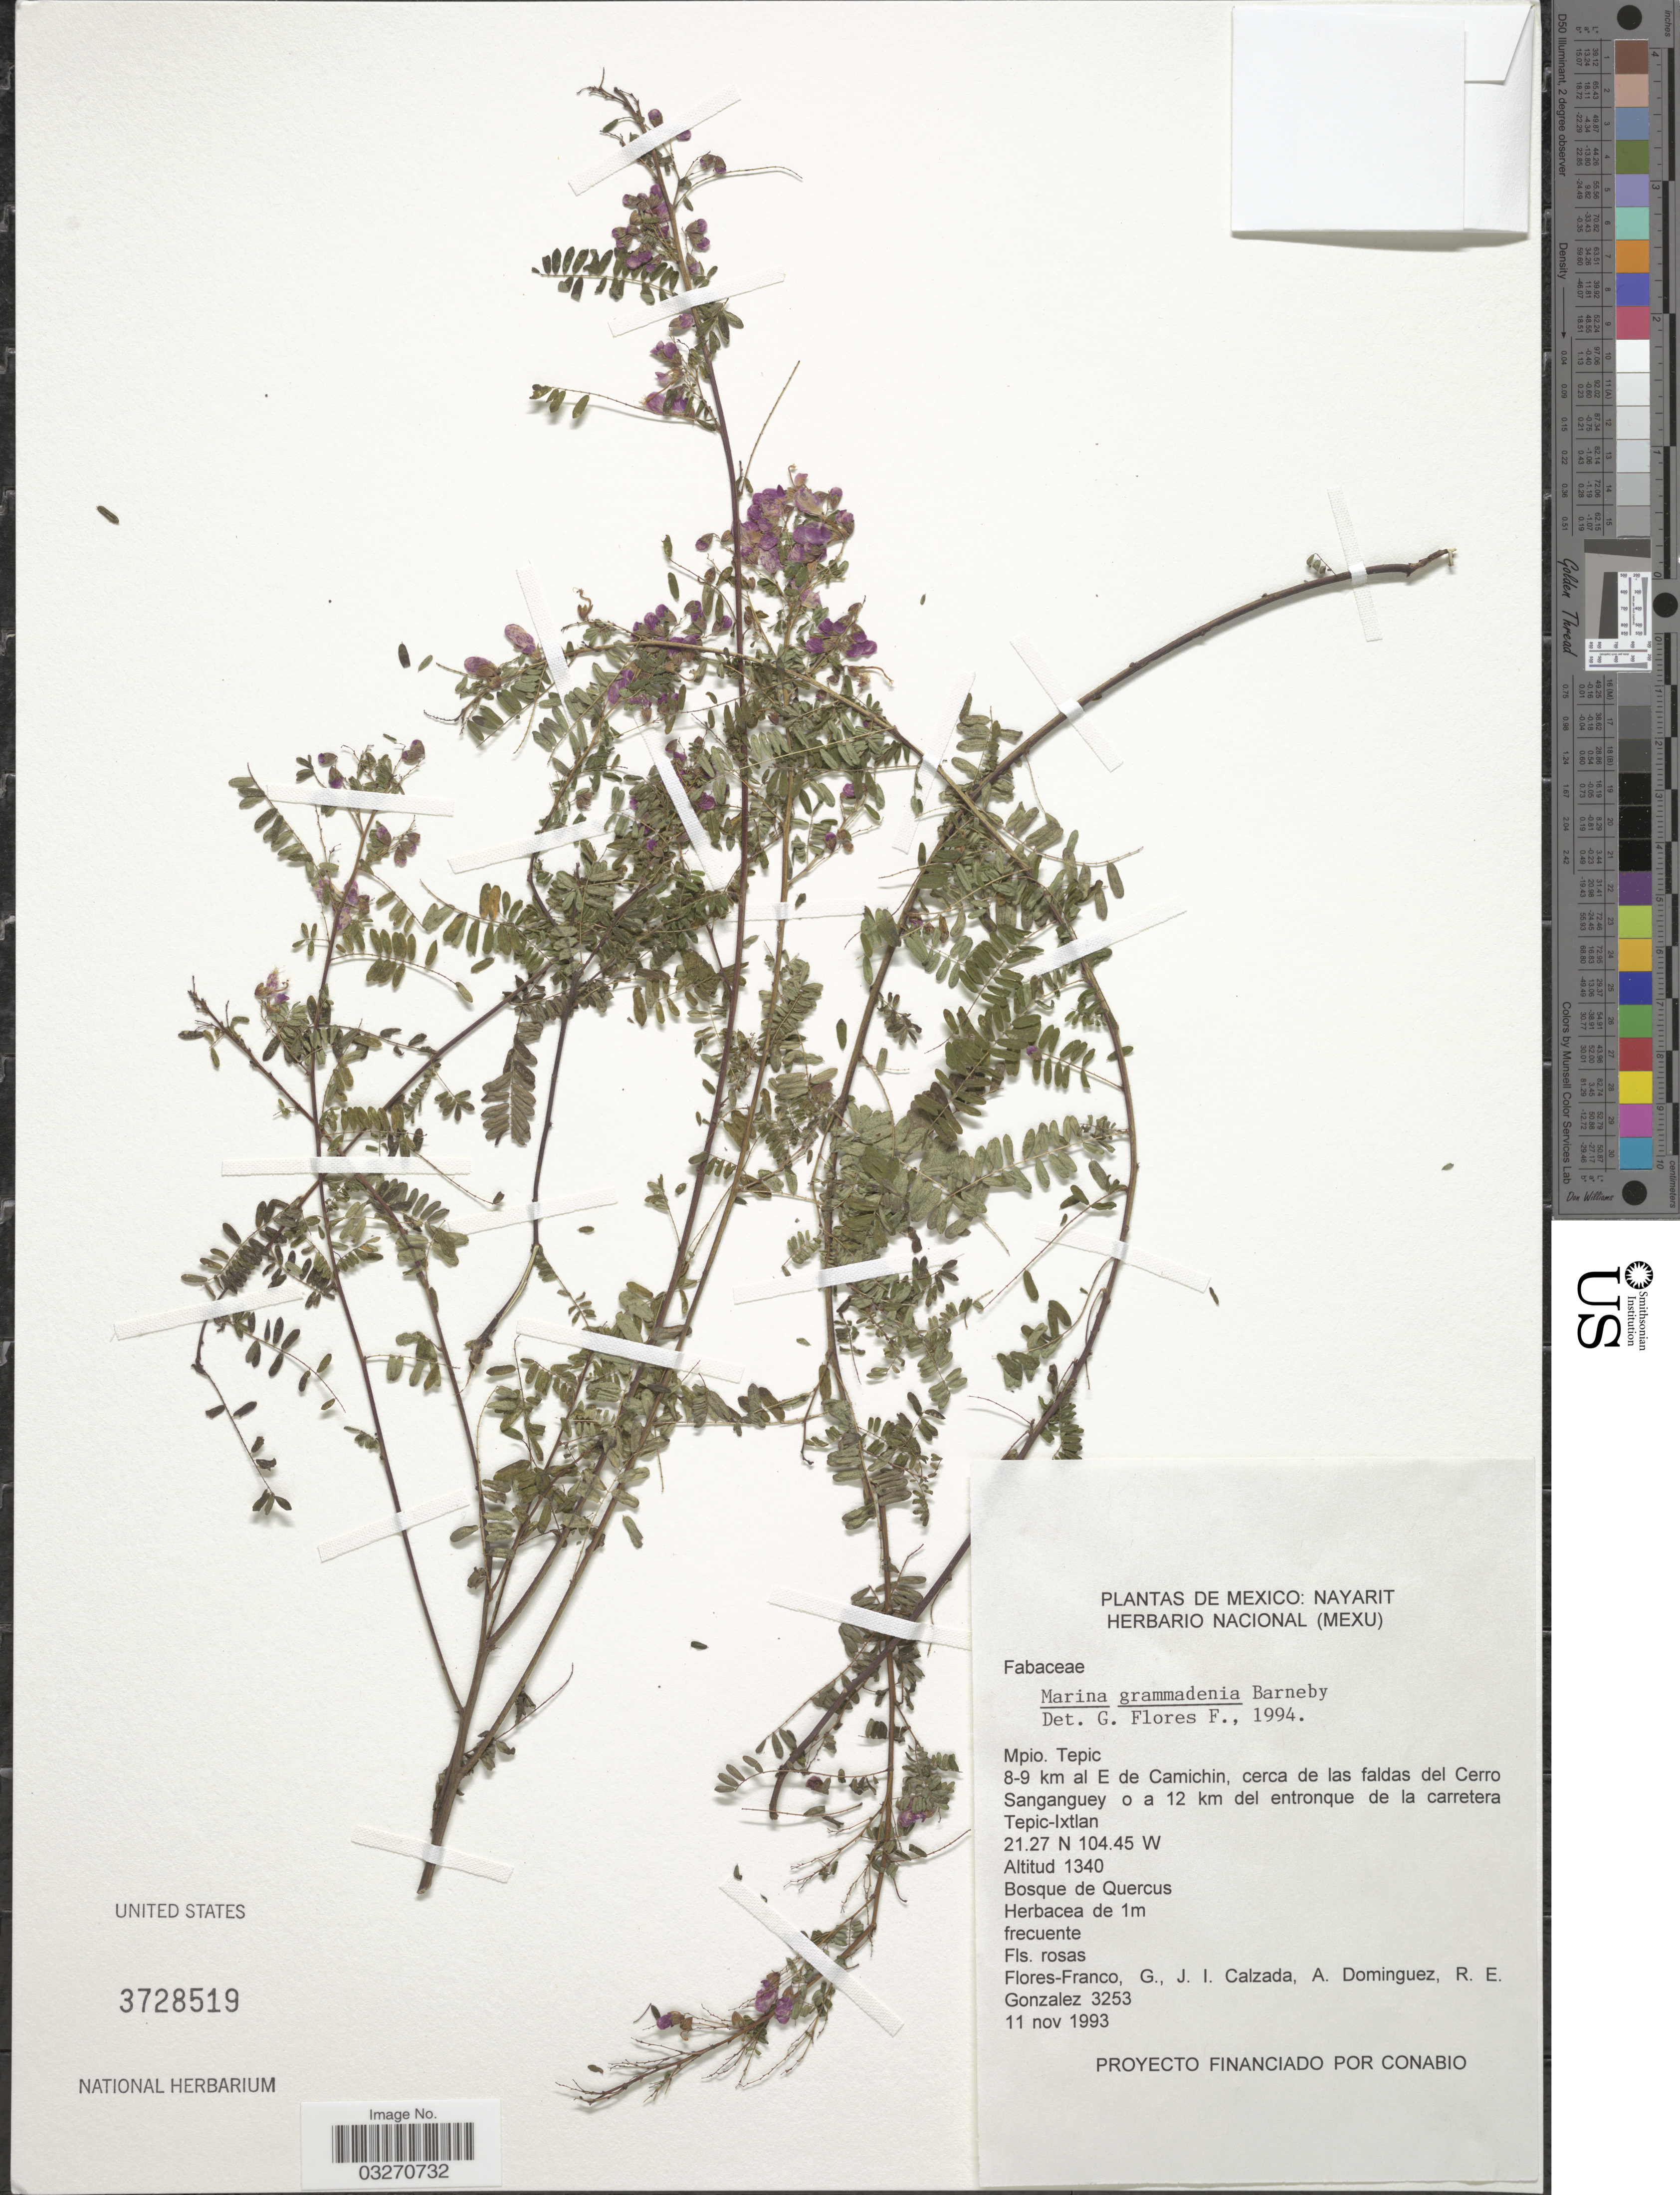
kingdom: Plantae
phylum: Tracheophyta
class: Magnoliopsida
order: Fabales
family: Fabaceae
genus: Marina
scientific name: Marina grammadenia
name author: Barneby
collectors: G. Flores F., J. I. Calzada, A. Dominguez & R. Gonzalez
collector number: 3253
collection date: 1993-11-11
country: Mexico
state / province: Nayarit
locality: Mpio. Tepic. 8-9 km al E de Camichin, cerca de las faldas del Cerro Sanganguey o a 12 km del entronque de la carretera Tepic-Ixtlan.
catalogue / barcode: US 3728519